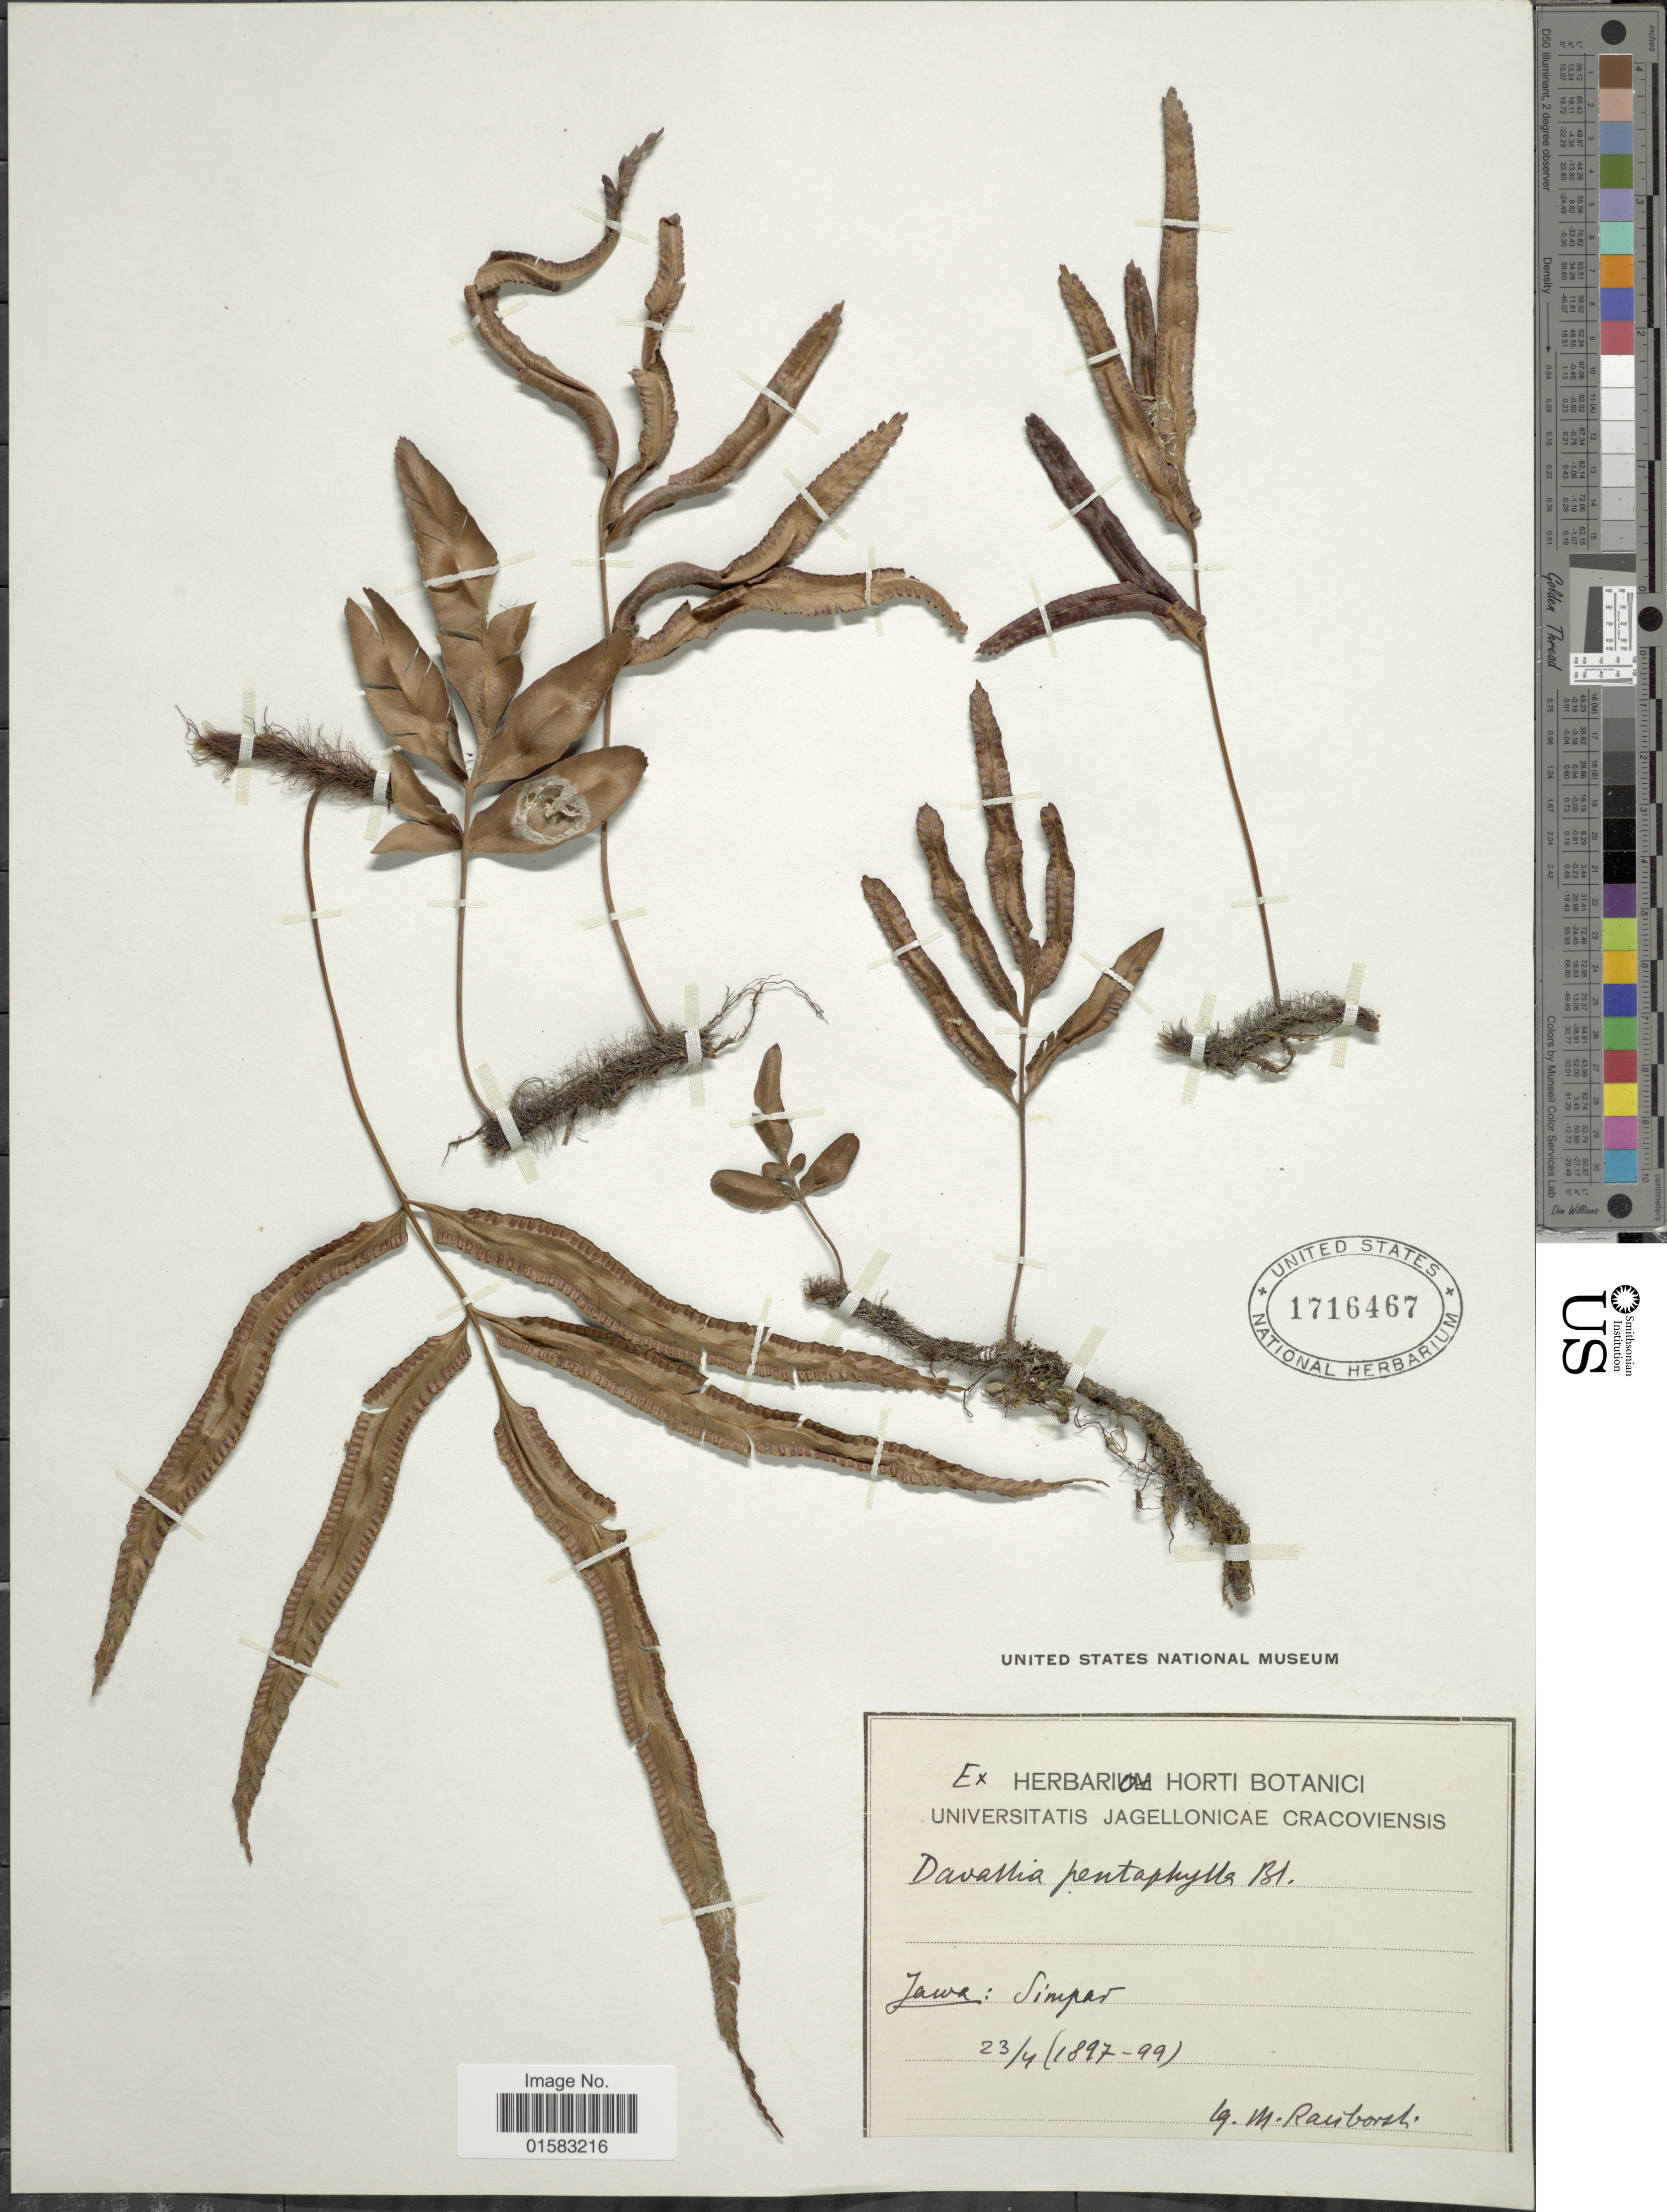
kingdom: Plantae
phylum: Tracheophyta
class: Polypodiopsida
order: Polypodiales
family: Davalliaceae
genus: Davallia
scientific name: Davallia pentaphylla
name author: Blume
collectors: M. Raciborski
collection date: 1897-04-23/1899-04-23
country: Indonesia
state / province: Java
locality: Singer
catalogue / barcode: US 1716467